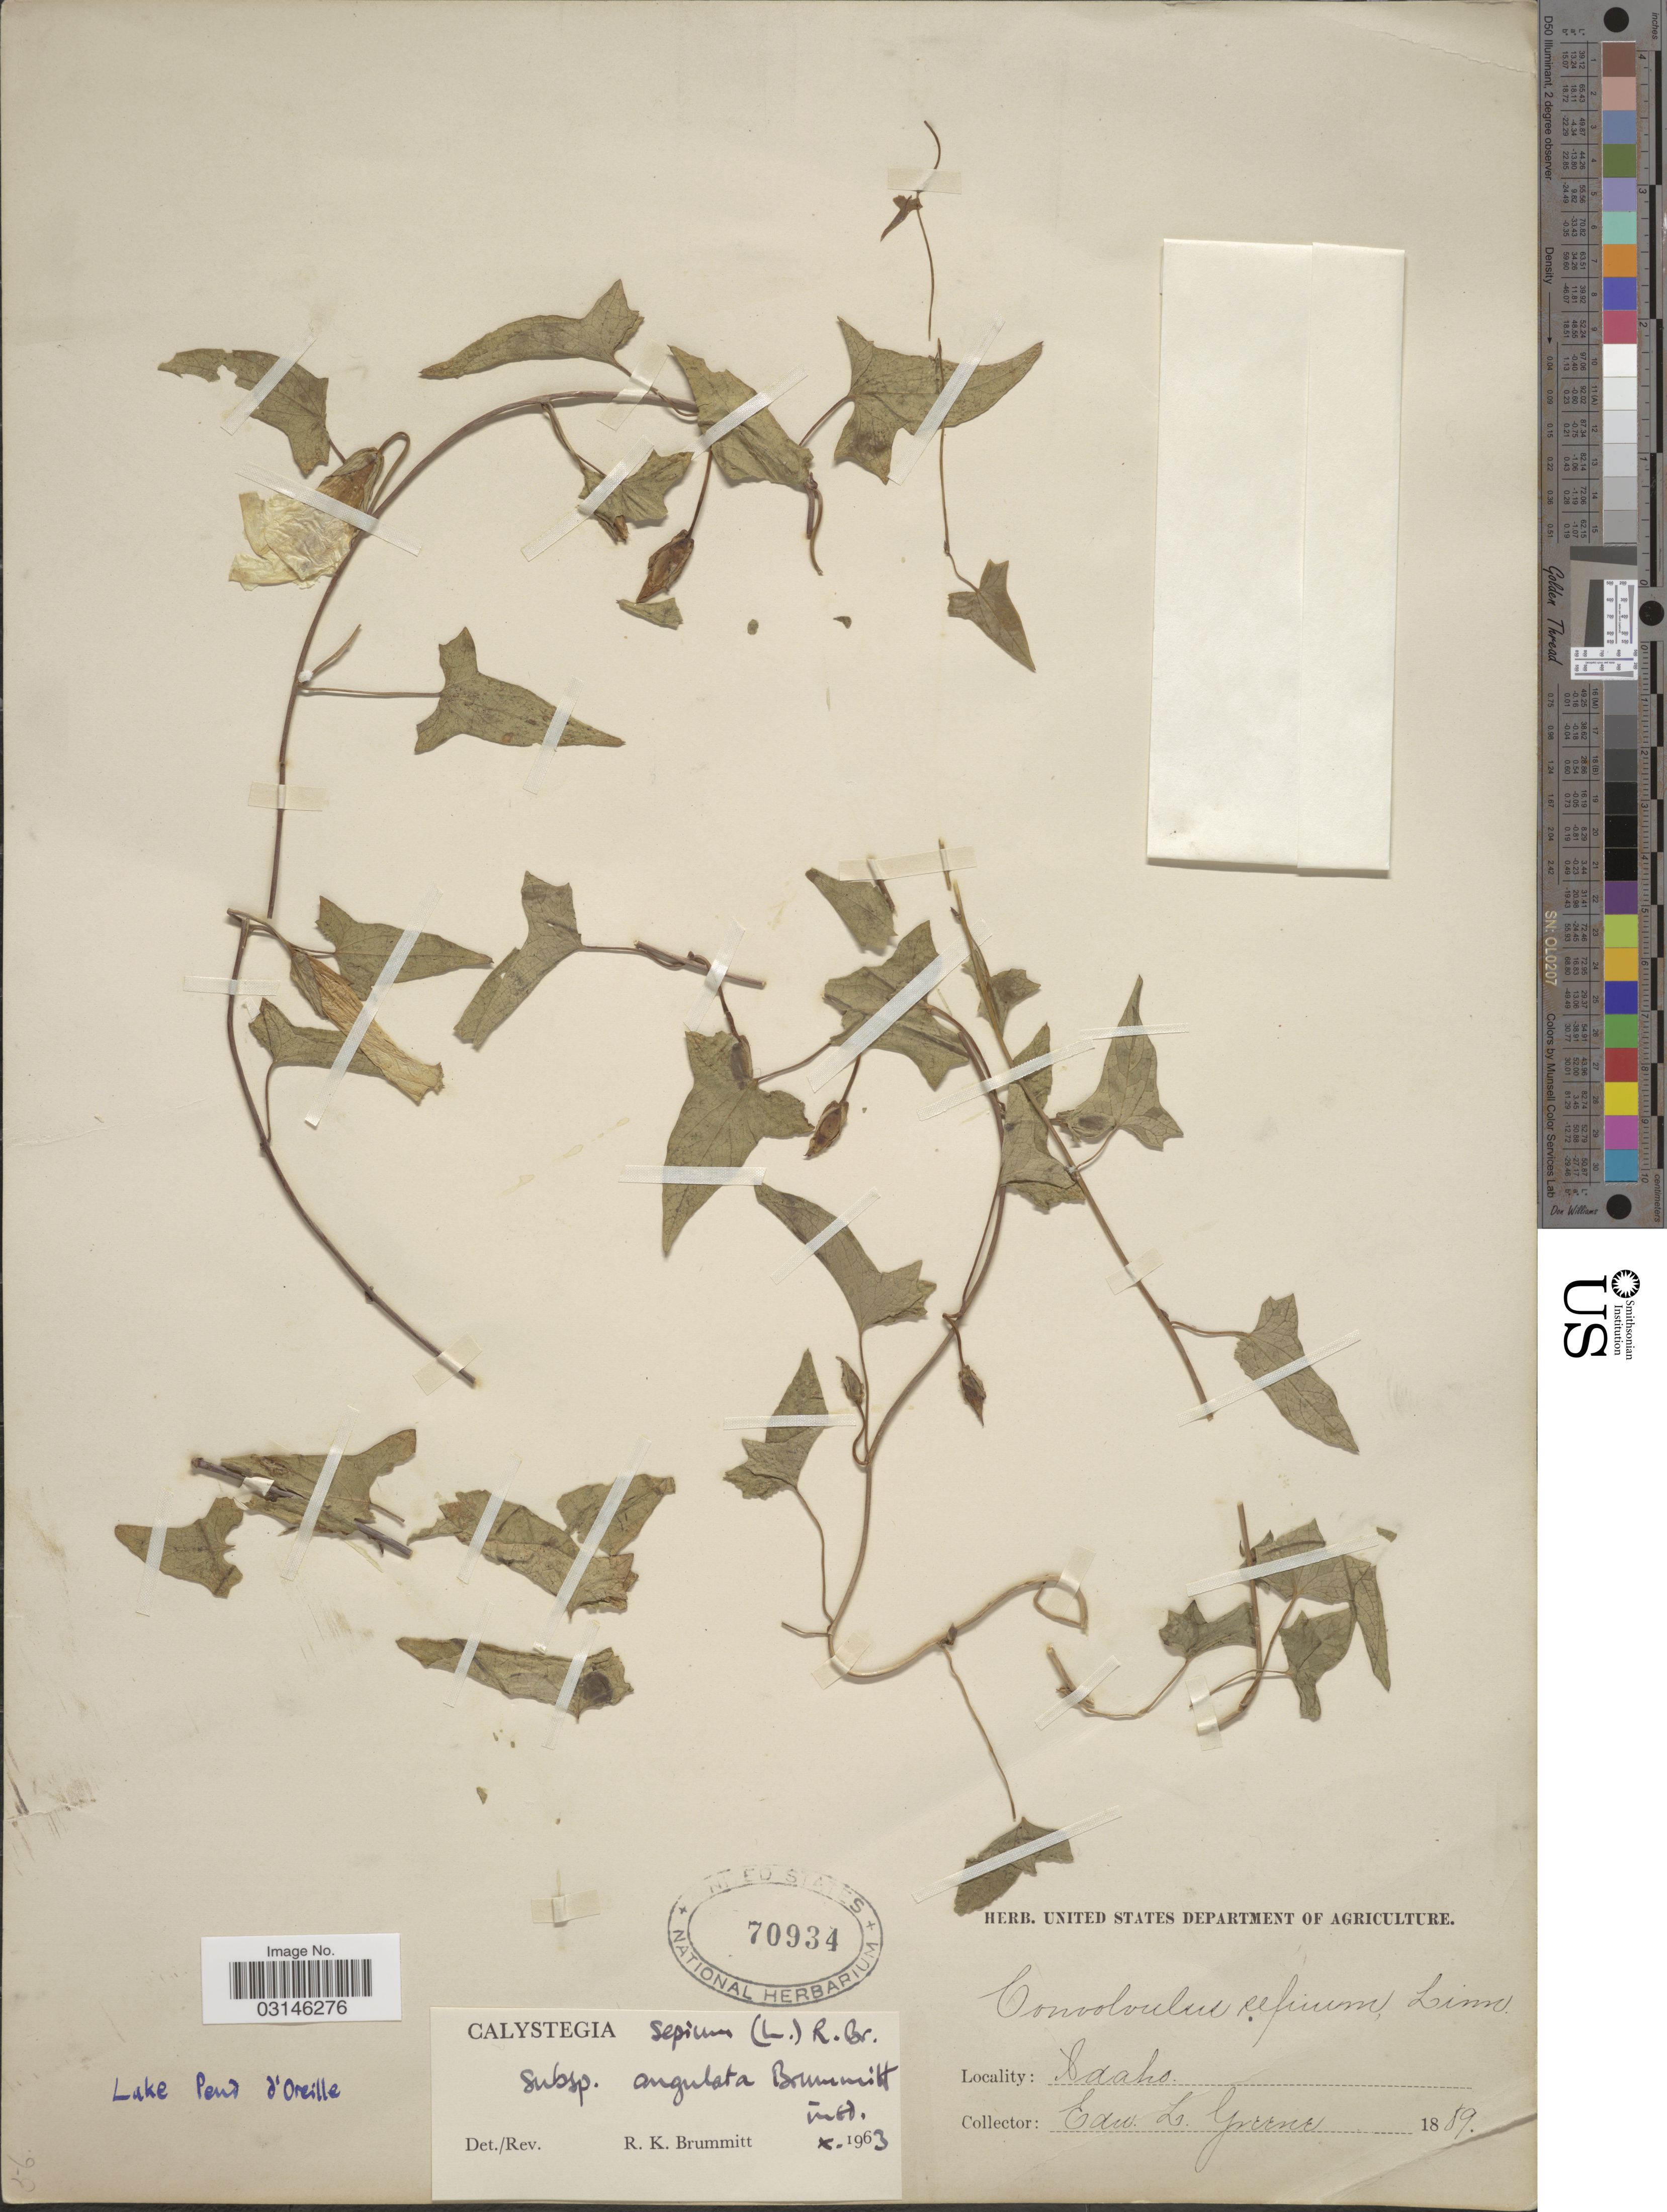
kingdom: Plantae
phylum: Tracheophyta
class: Magnoliopsida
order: Solanales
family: Convolvulaceae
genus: Calystegia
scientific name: Calystegia sepium subsp. angulata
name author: Brummitt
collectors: E. L. Greene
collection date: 1889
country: United States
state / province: Idaho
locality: Lake Pend d'Oreille.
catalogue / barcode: US 70934